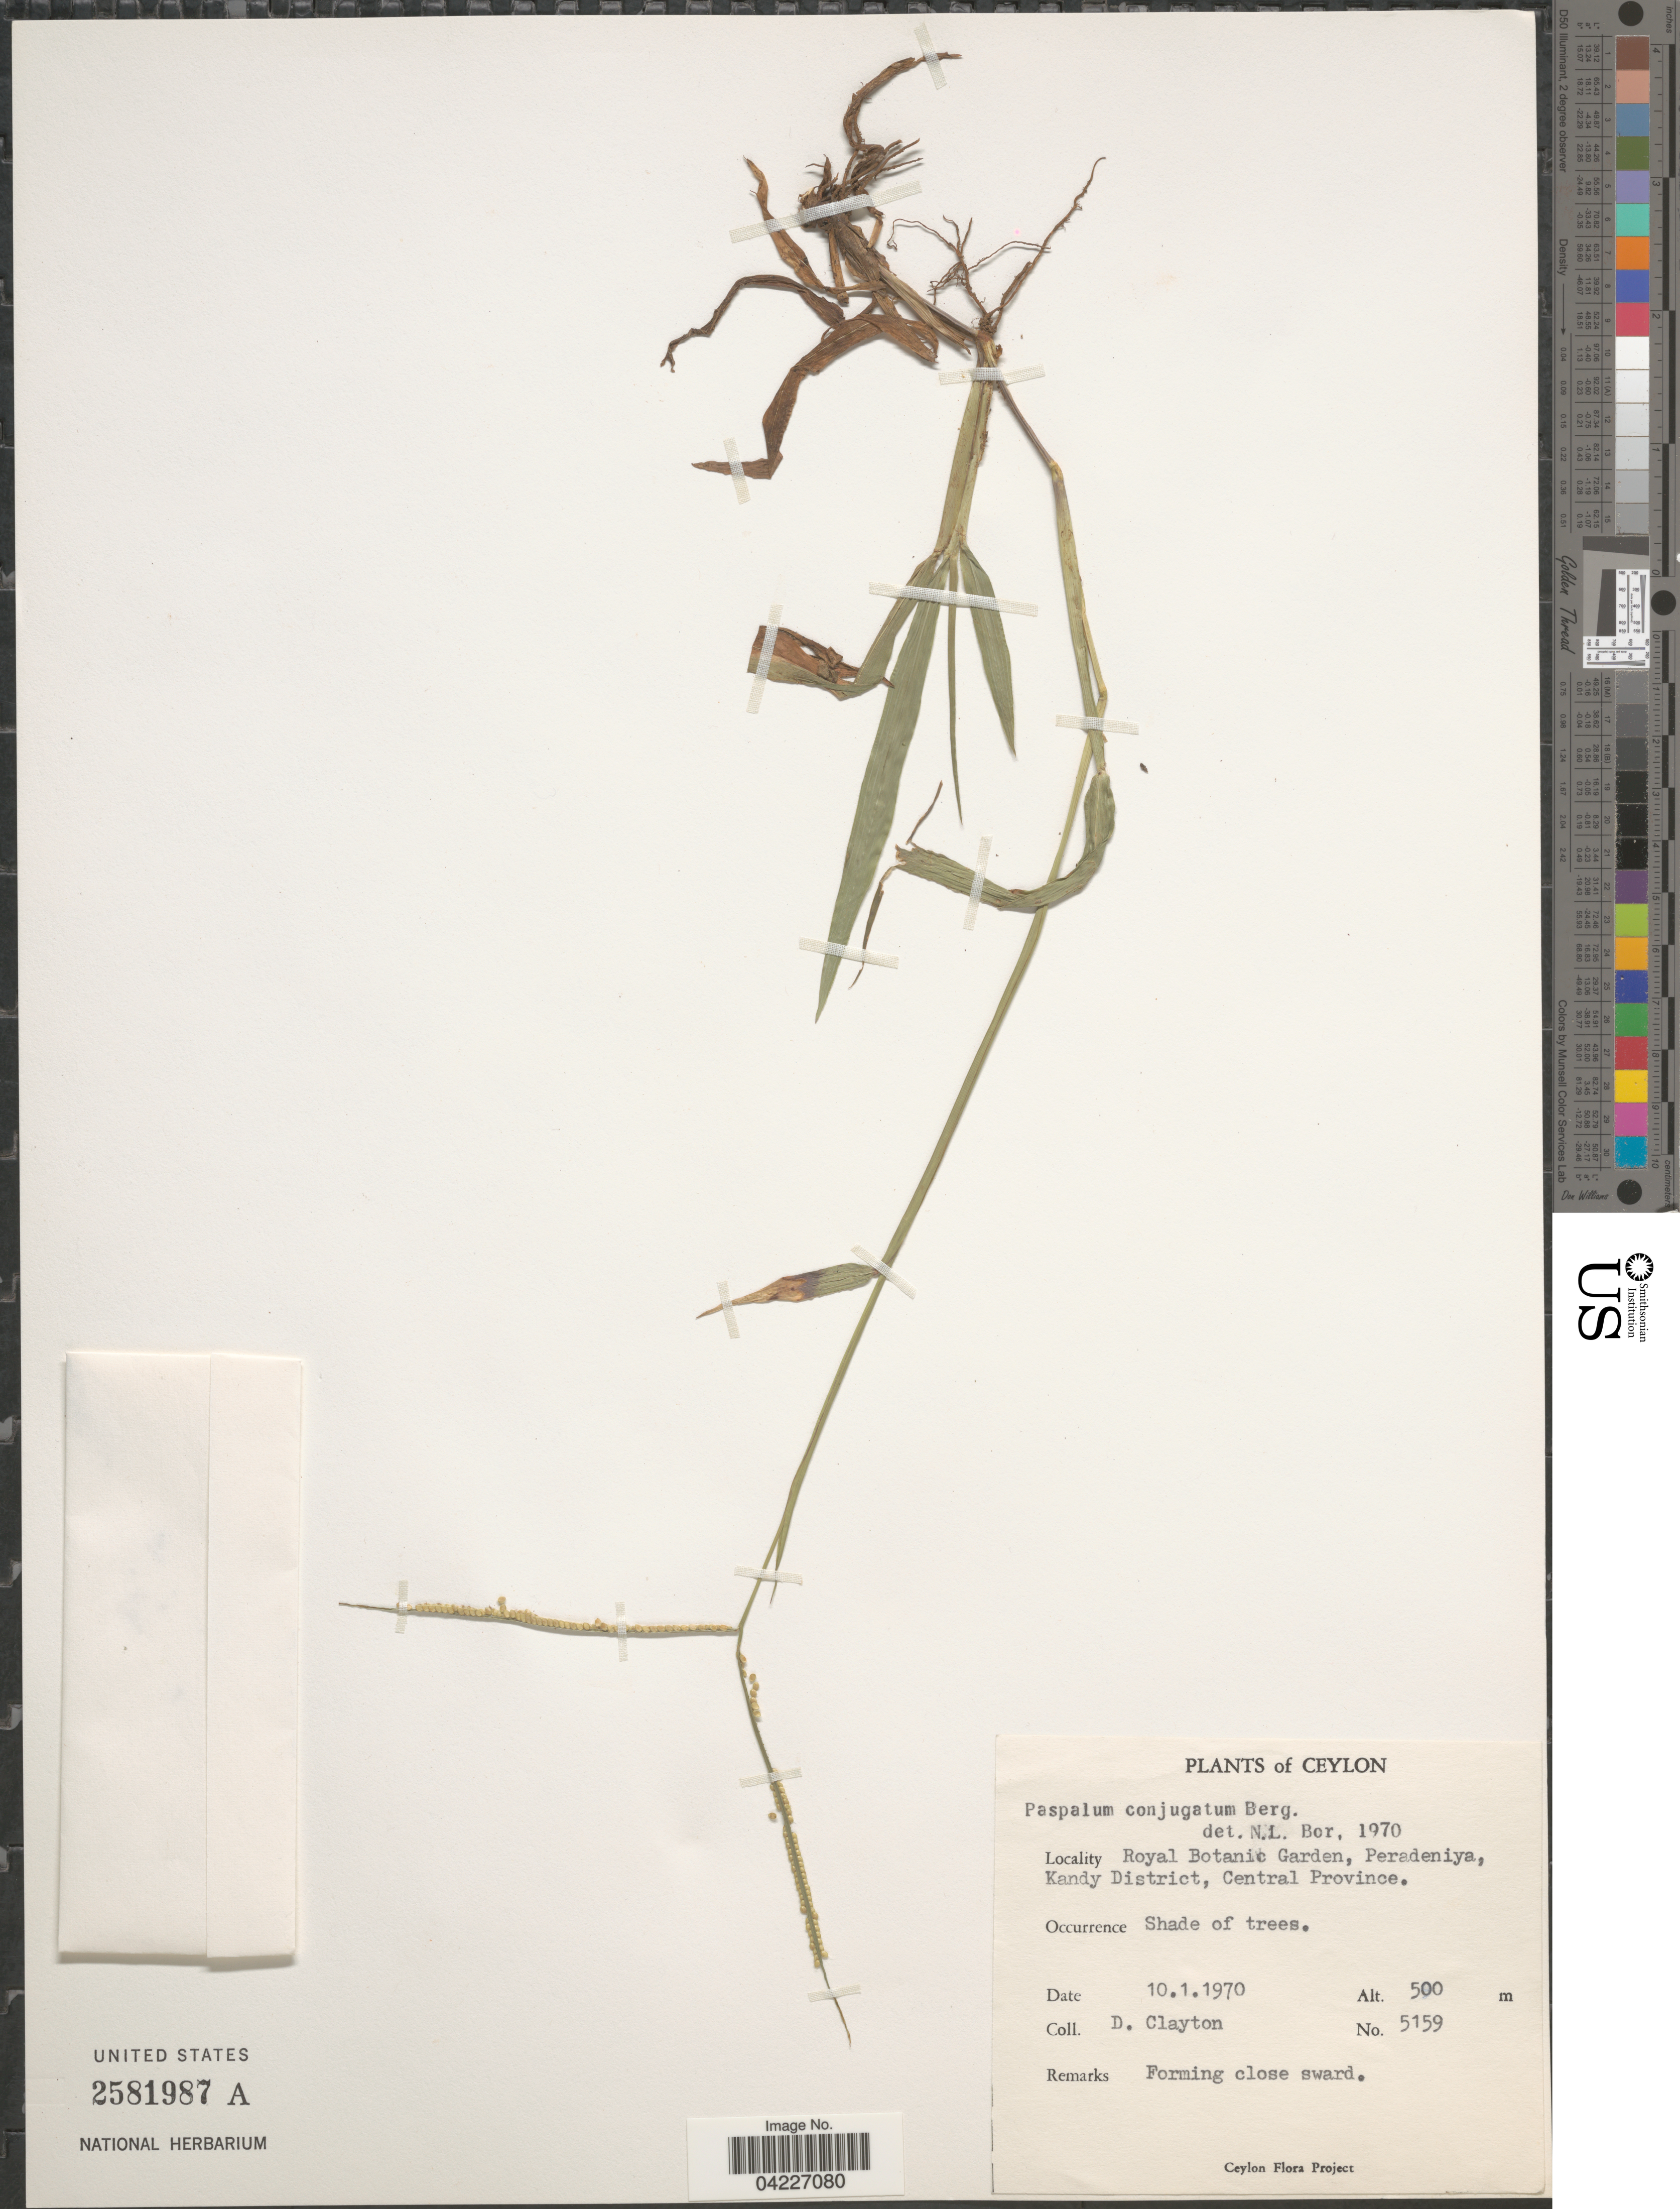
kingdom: Plantae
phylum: Tracheophyta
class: Liliopsida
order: Poales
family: Poaceae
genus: Paspalum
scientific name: Paspalum conjugatum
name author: P.J. Bergius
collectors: D. Clayton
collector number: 5159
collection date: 1970-01-10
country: Sri Lanka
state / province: Central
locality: Ceylon. Royal Botanic Garden, Peradeniya, Kandy District.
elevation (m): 500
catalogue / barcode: US 2581987A